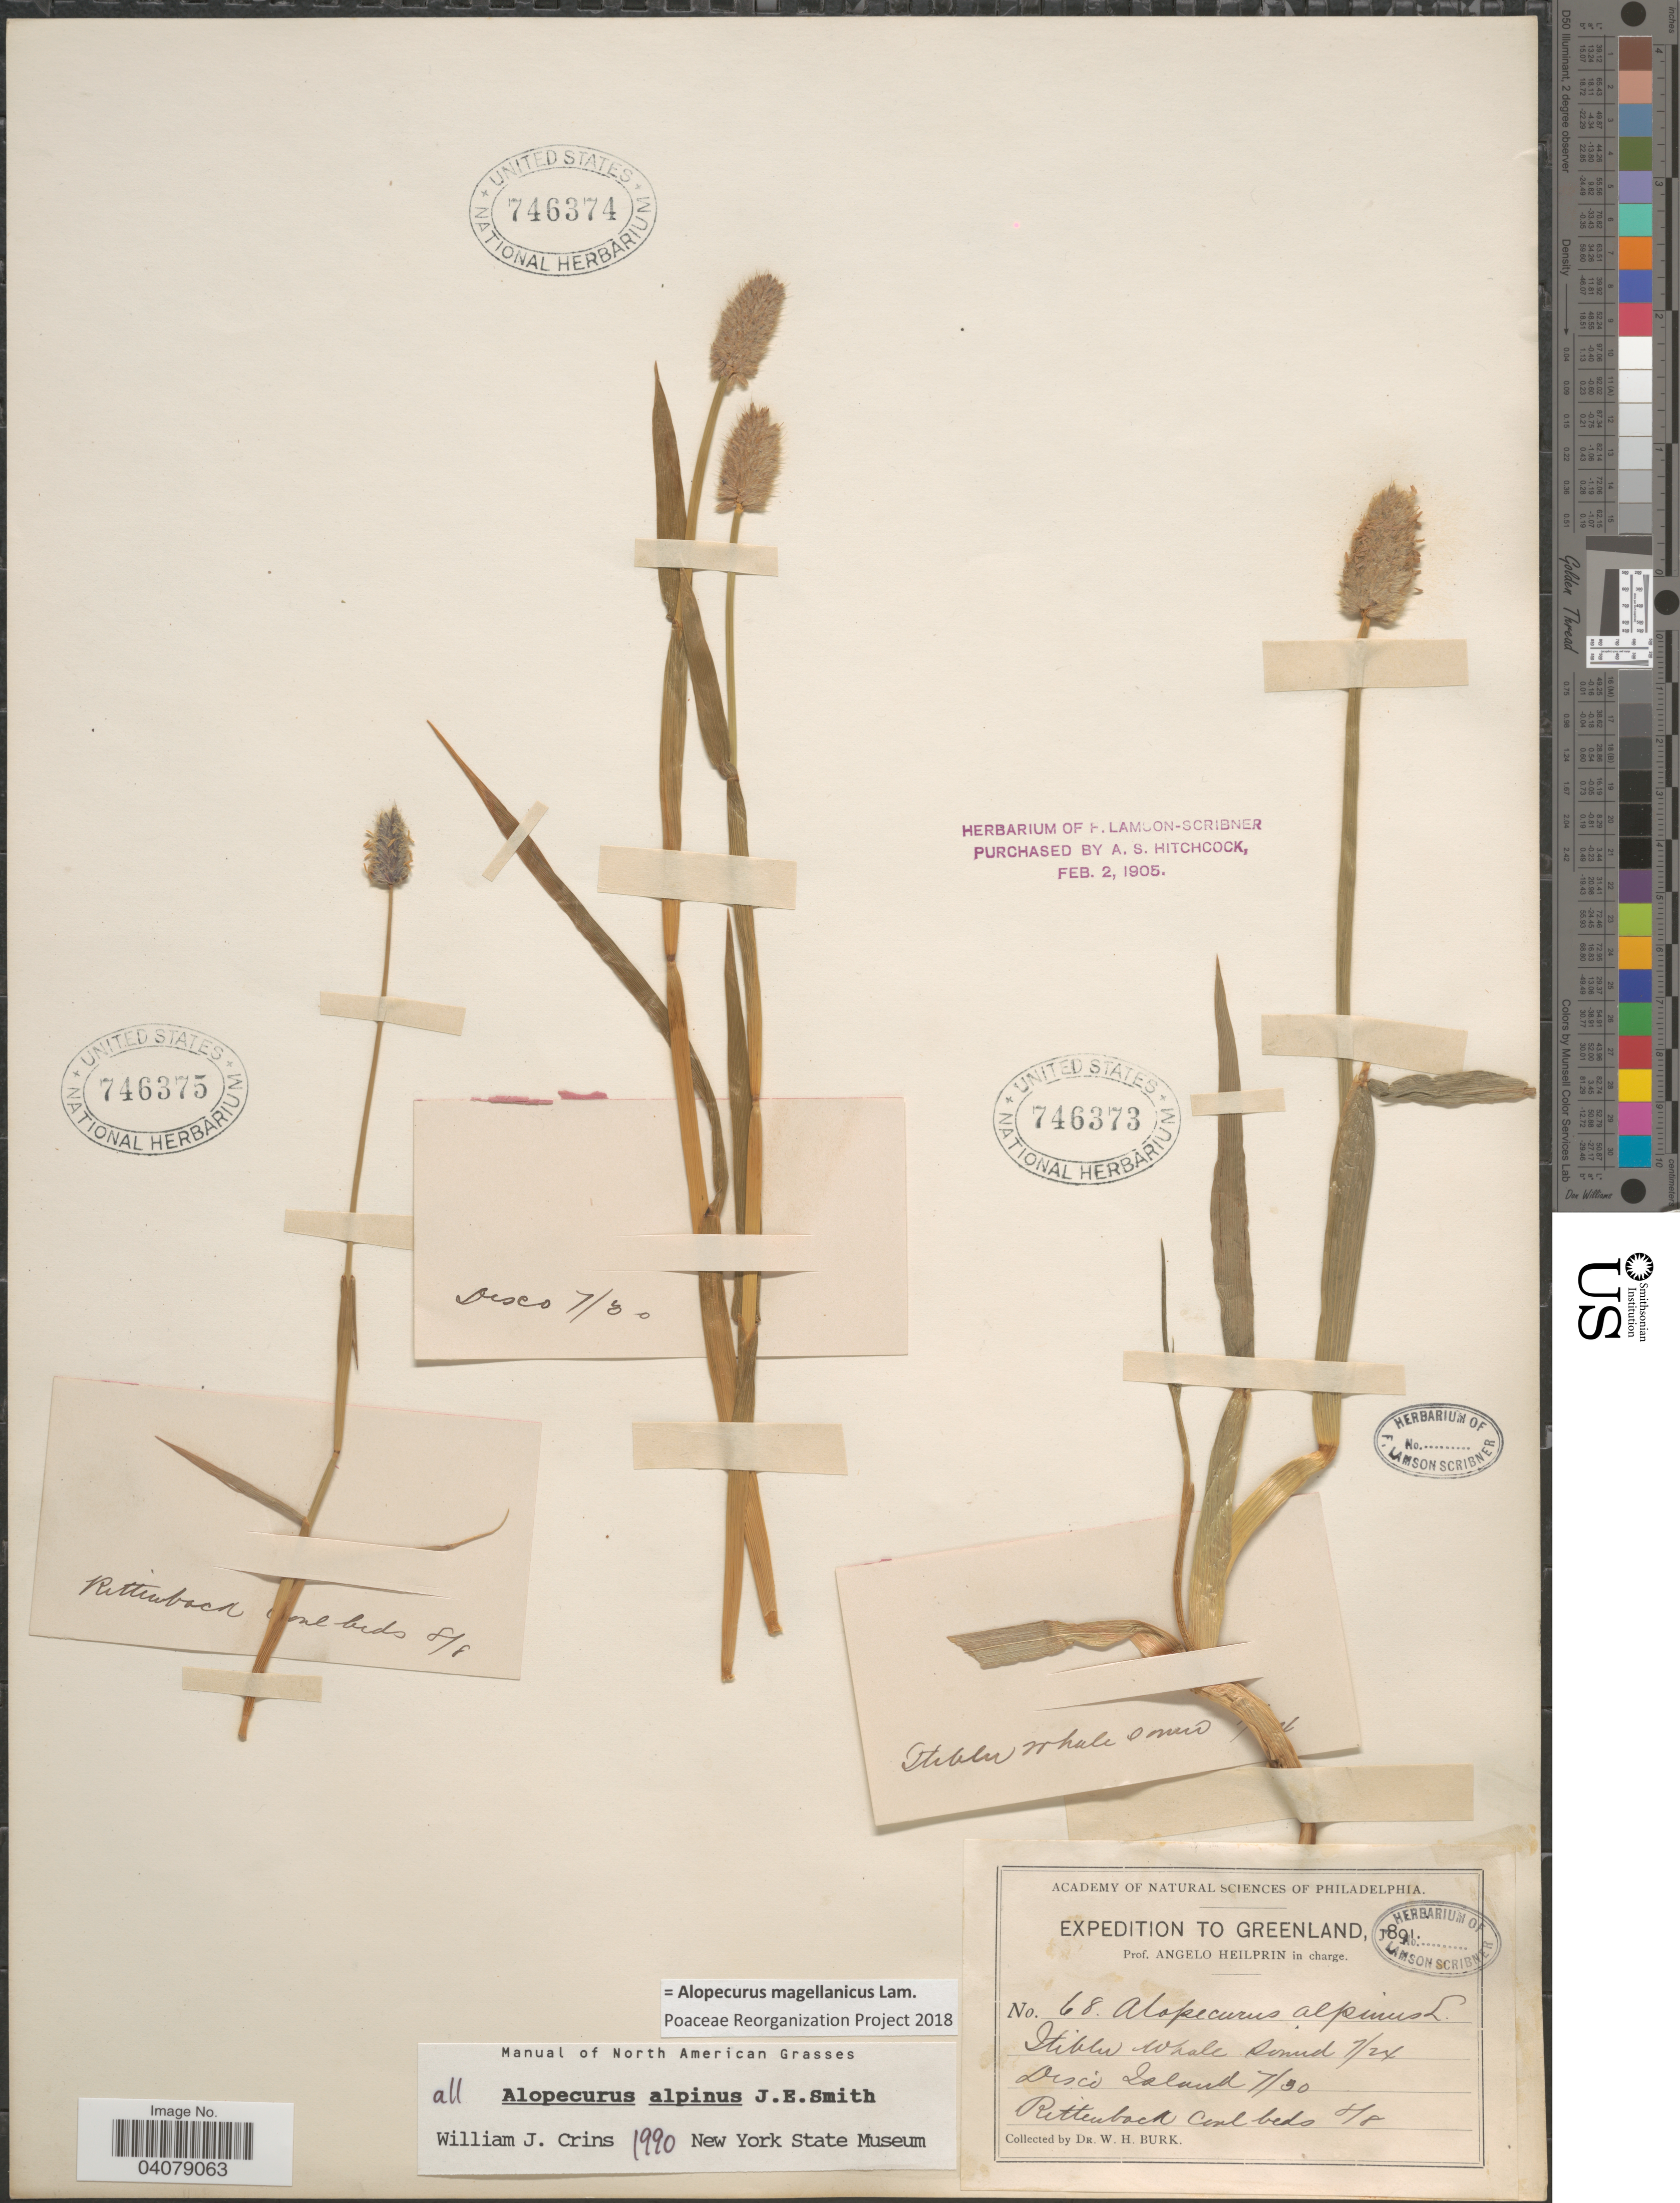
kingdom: Plantae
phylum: Tracheophyta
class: Liliopsida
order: Poales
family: Poaceae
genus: Alopecurus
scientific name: Alopecurus magellanicus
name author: Lam.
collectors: W. Burk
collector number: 68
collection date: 1891-07-30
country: Greenland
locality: Expedition to Greenland. Disco Island.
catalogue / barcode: US 746374-2